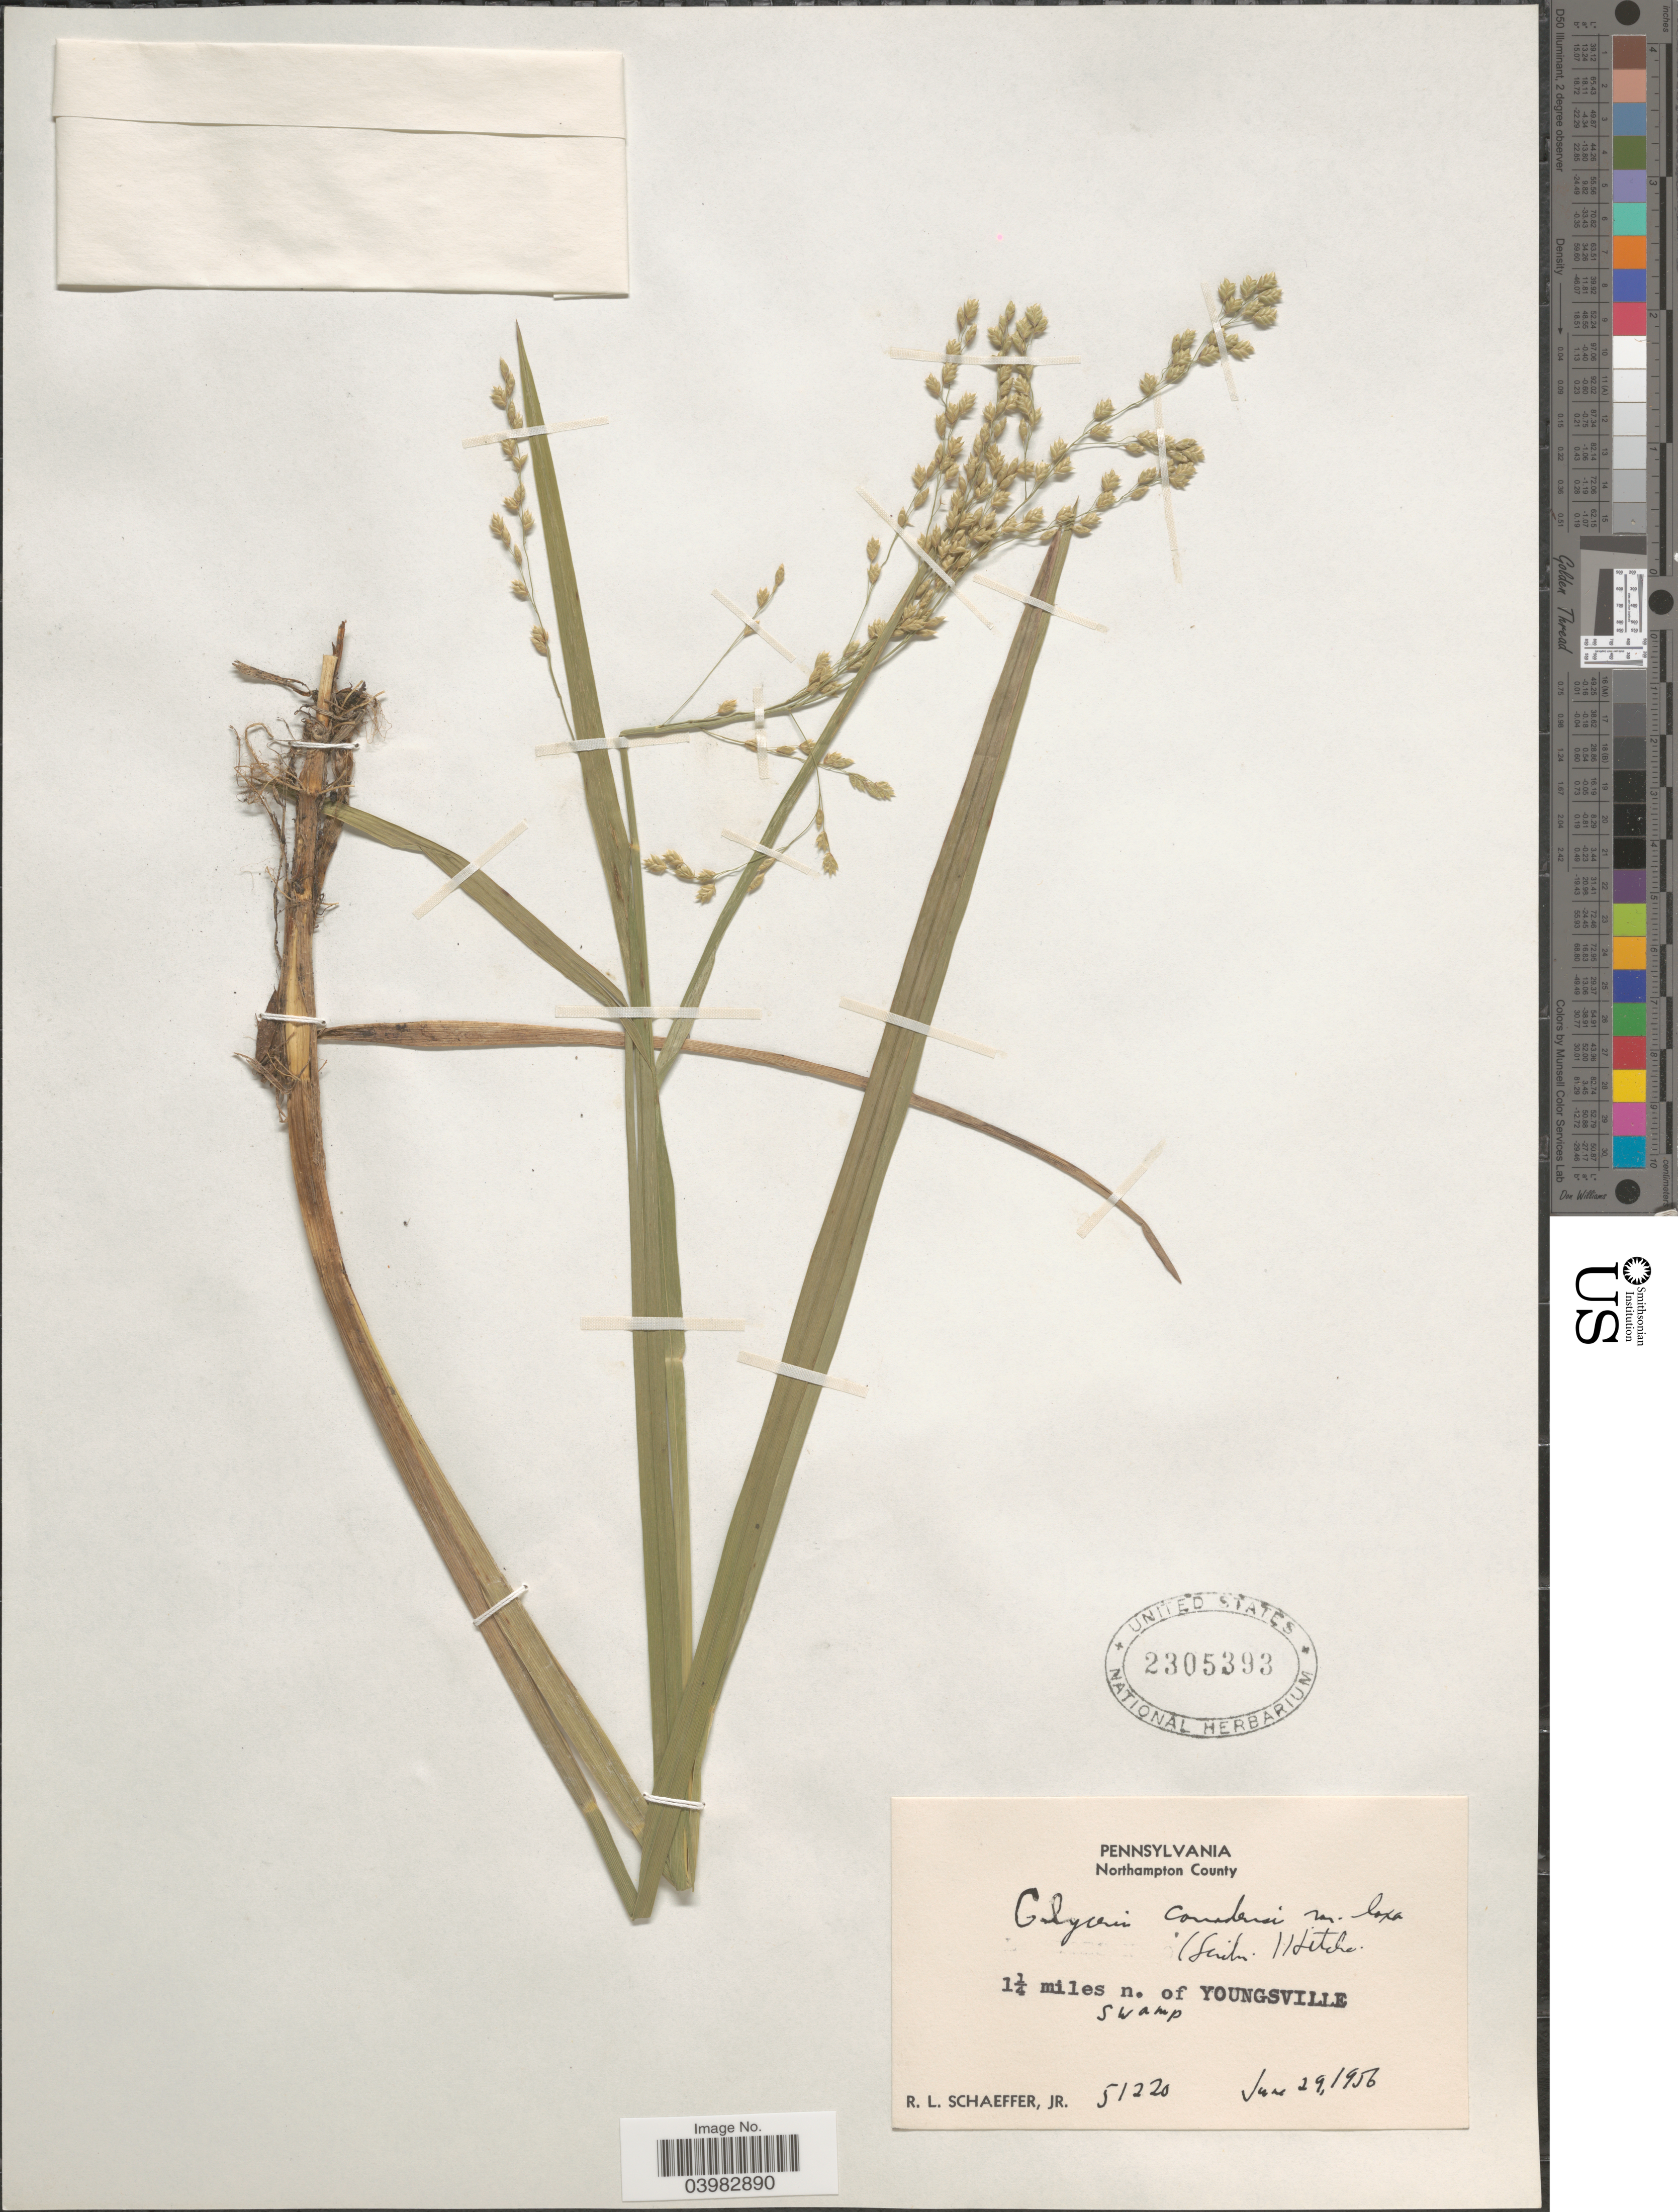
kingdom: Plantae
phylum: Tracheophyta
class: Liliopsida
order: Poales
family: Poaceae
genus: Glyceria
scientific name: Glyceria canadensis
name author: (Michx.) Trin.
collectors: R. L. Schaeffer Jr.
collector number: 51220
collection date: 1956-06-29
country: United States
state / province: Pennsylvania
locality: Northampton County. 1¼ miles n. of Youngsville.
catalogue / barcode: US 2305393